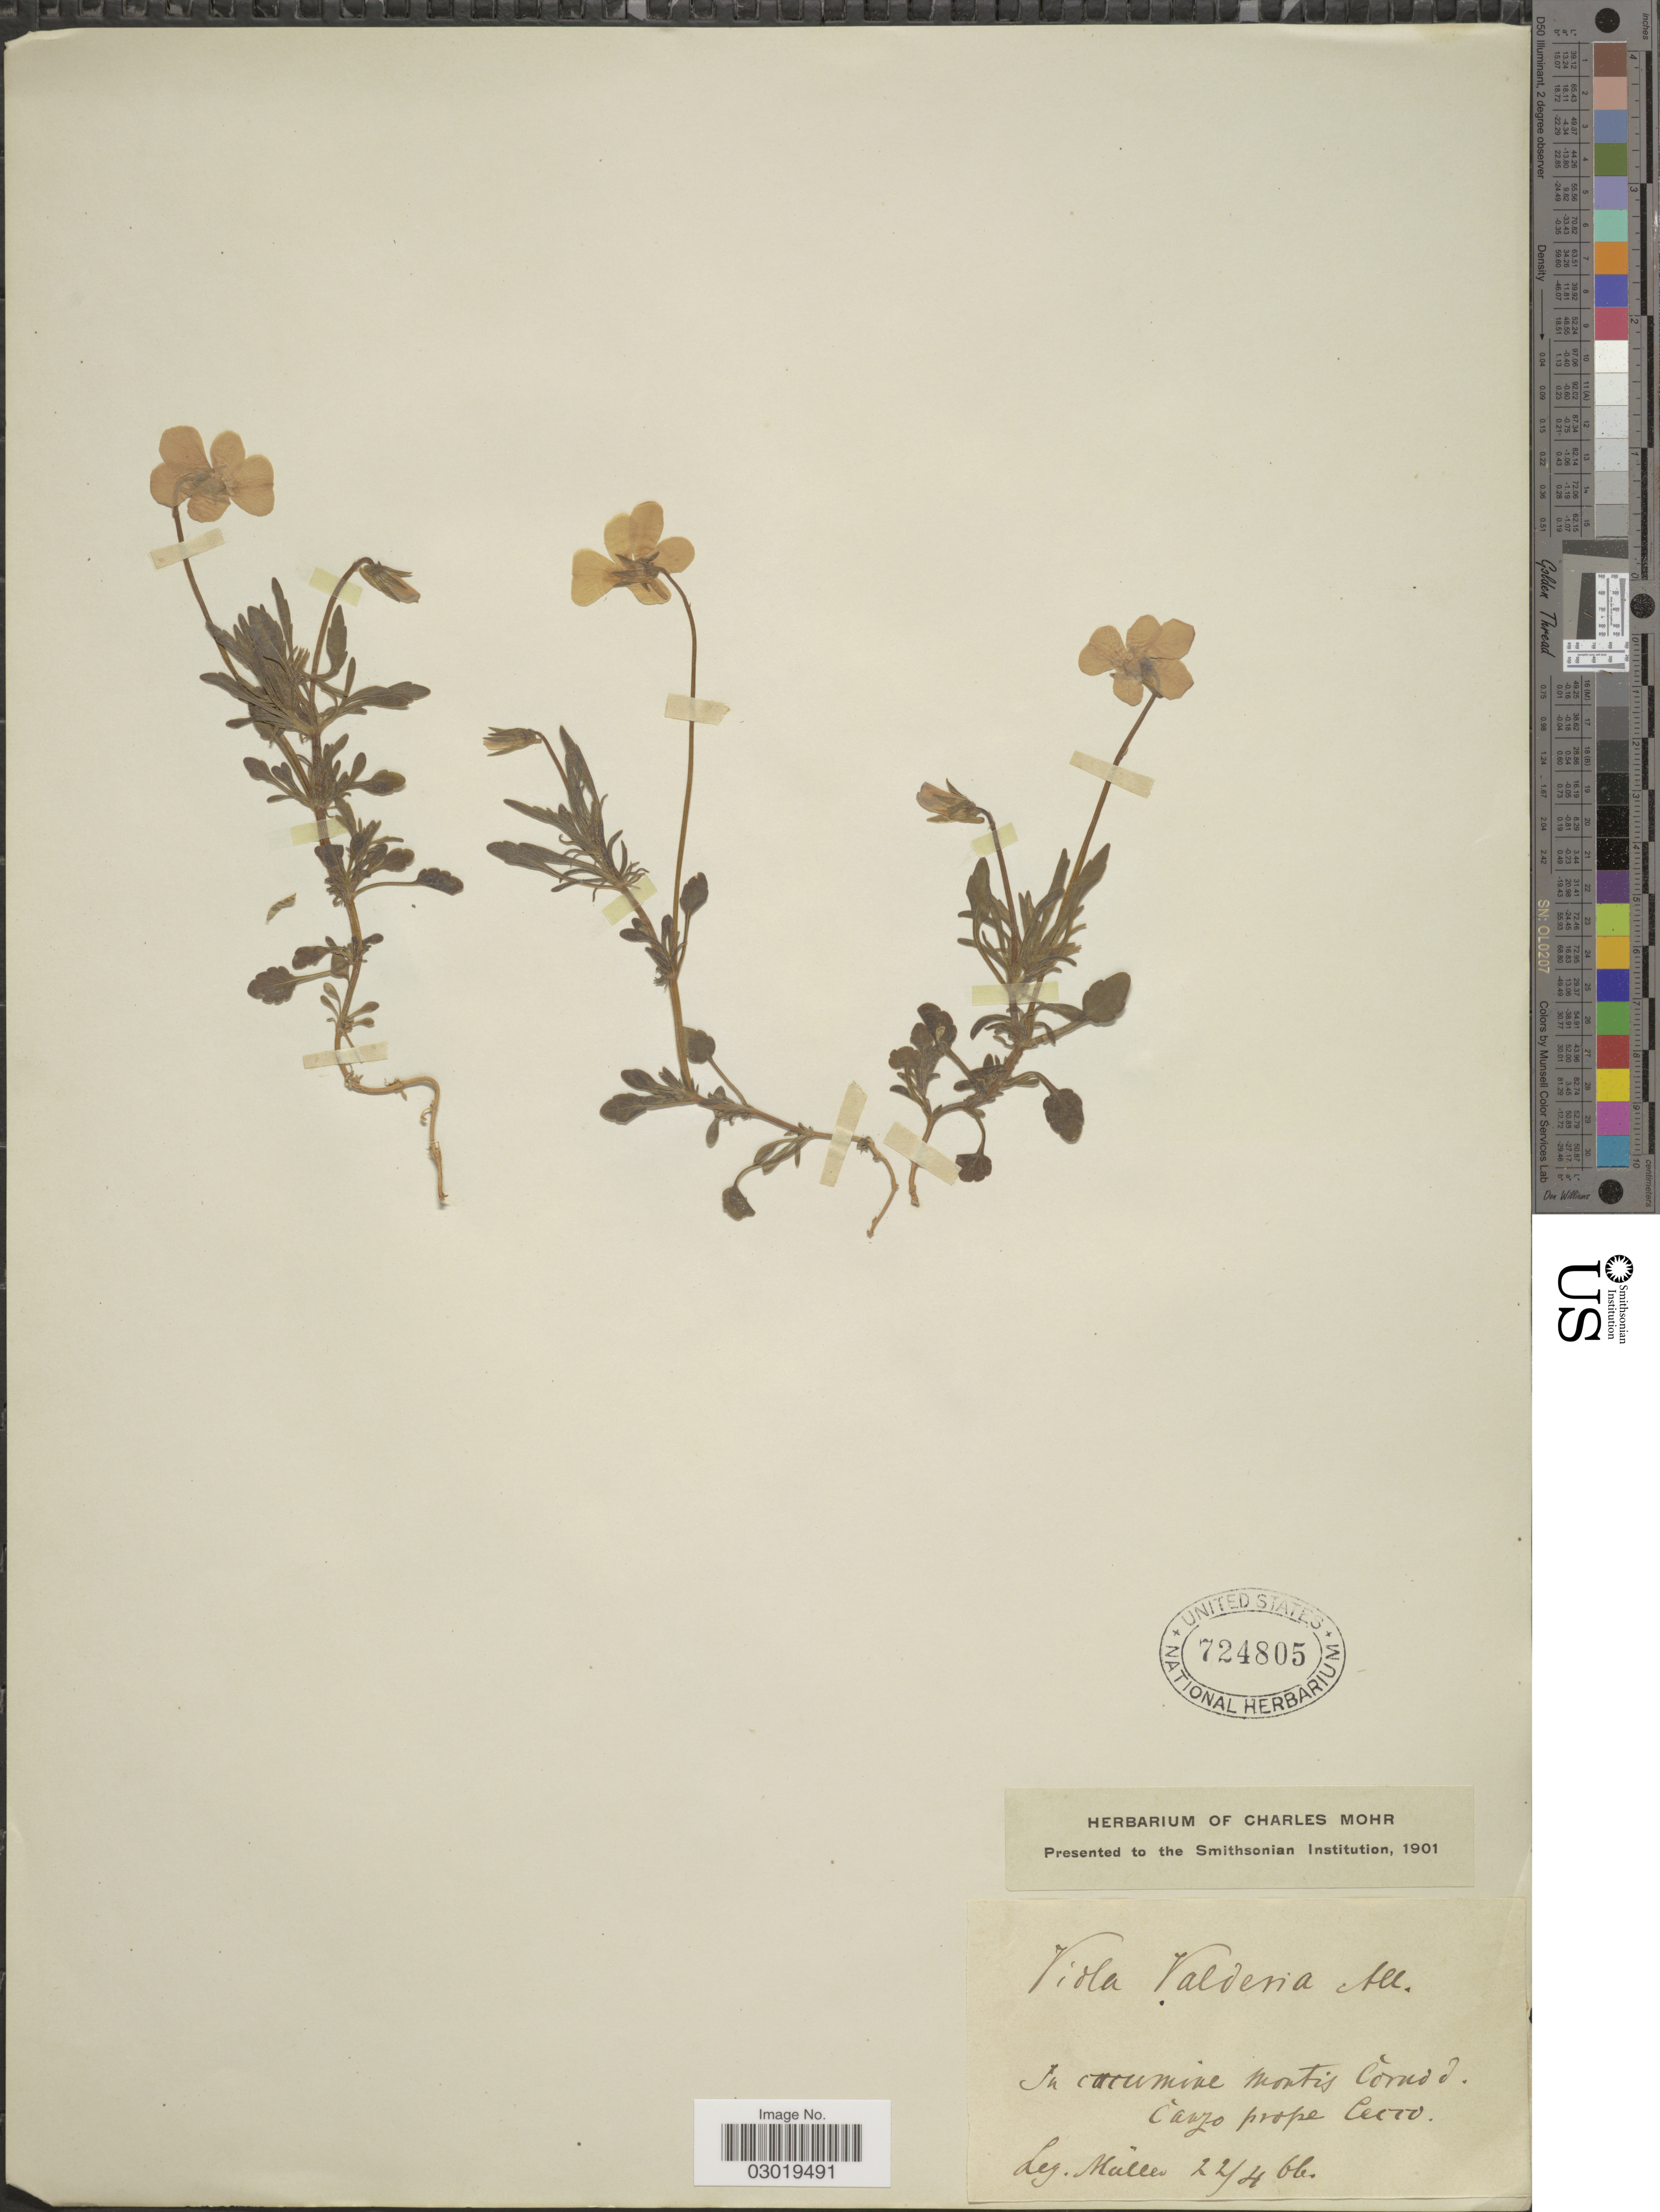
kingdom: Plantae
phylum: Tracheophyta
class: Magnoliopsida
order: Malpighiales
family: Violaceae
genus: Viola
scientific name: Viola valderia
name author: All.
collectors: Müller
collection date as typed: Transcribed d/m/y: 22/4/66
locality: In cacumine montis cörudd. Caajo [interpreted] prope Ceoco [interpreted].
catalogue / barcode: US 724805